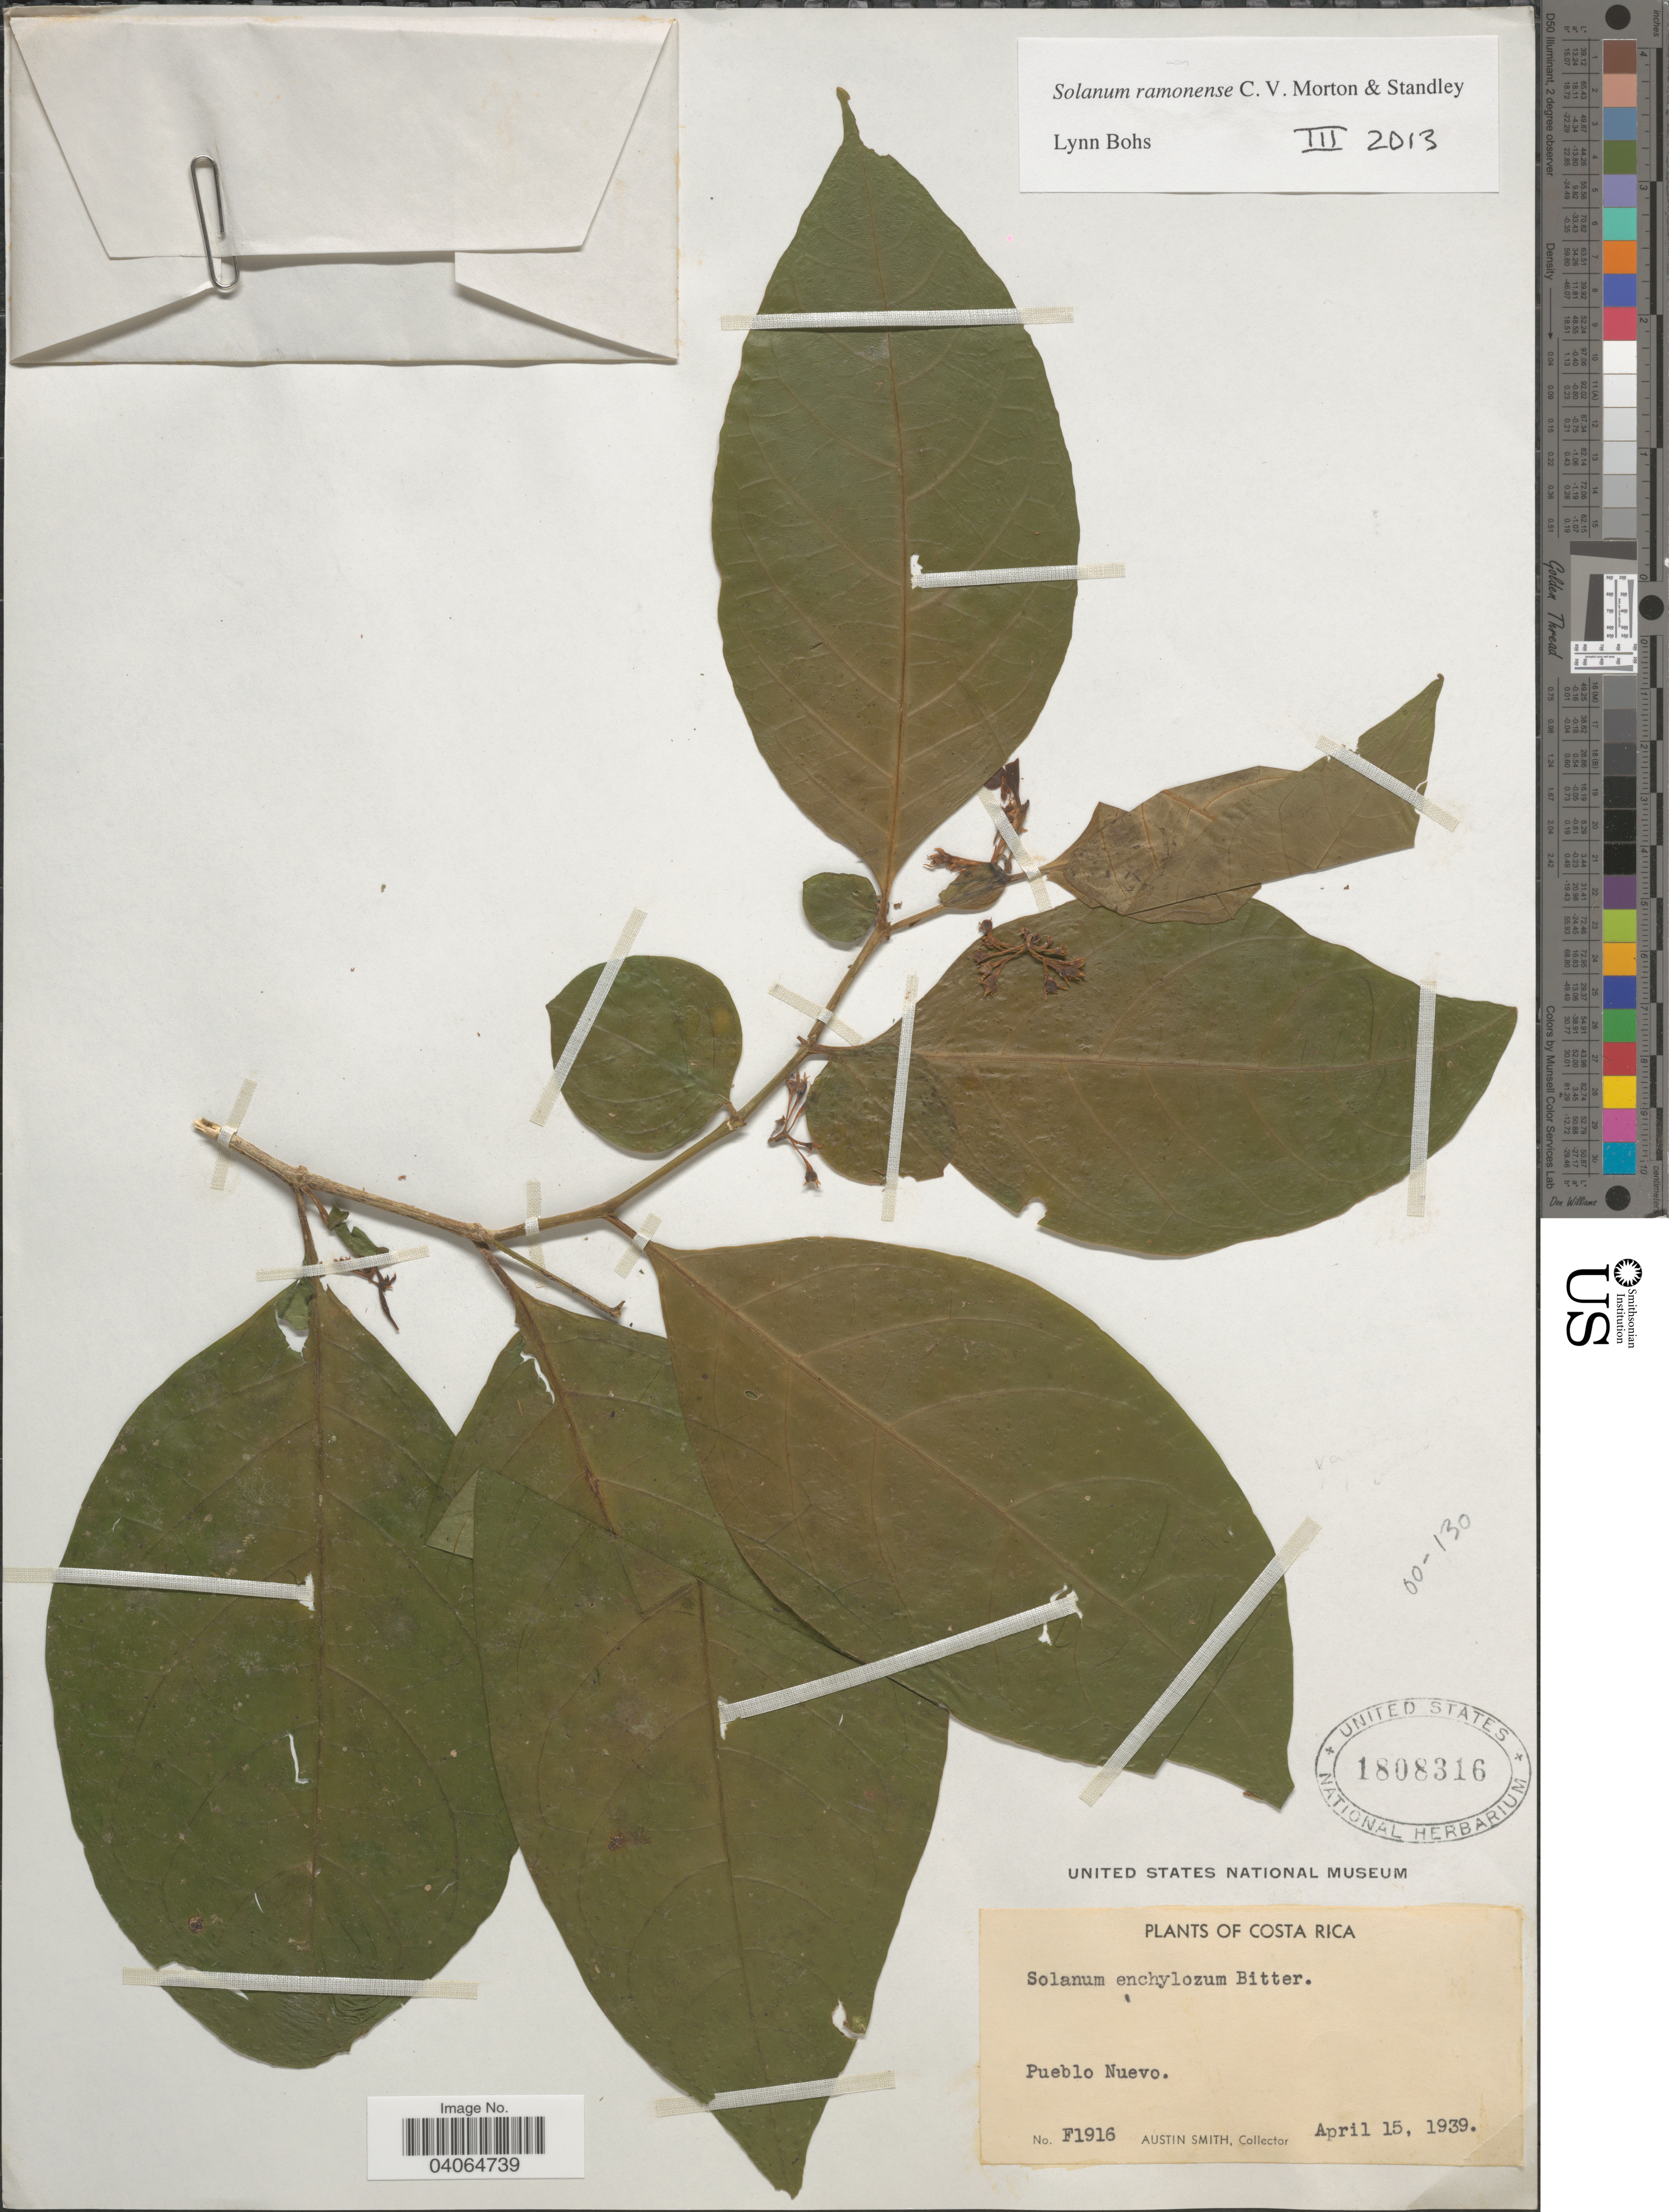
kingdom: Plantae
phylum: Tracheophyta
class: Magnoliopsida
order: Solanales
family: Solanaceae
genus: Solanum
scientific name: Solanum ramonense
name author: C.V. Morton & Standl.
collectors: Aust P. Smith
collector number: F1916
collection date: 1939-04-15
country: Costa Rica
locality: Pueblo Nuevo.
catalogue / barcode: US 1808316